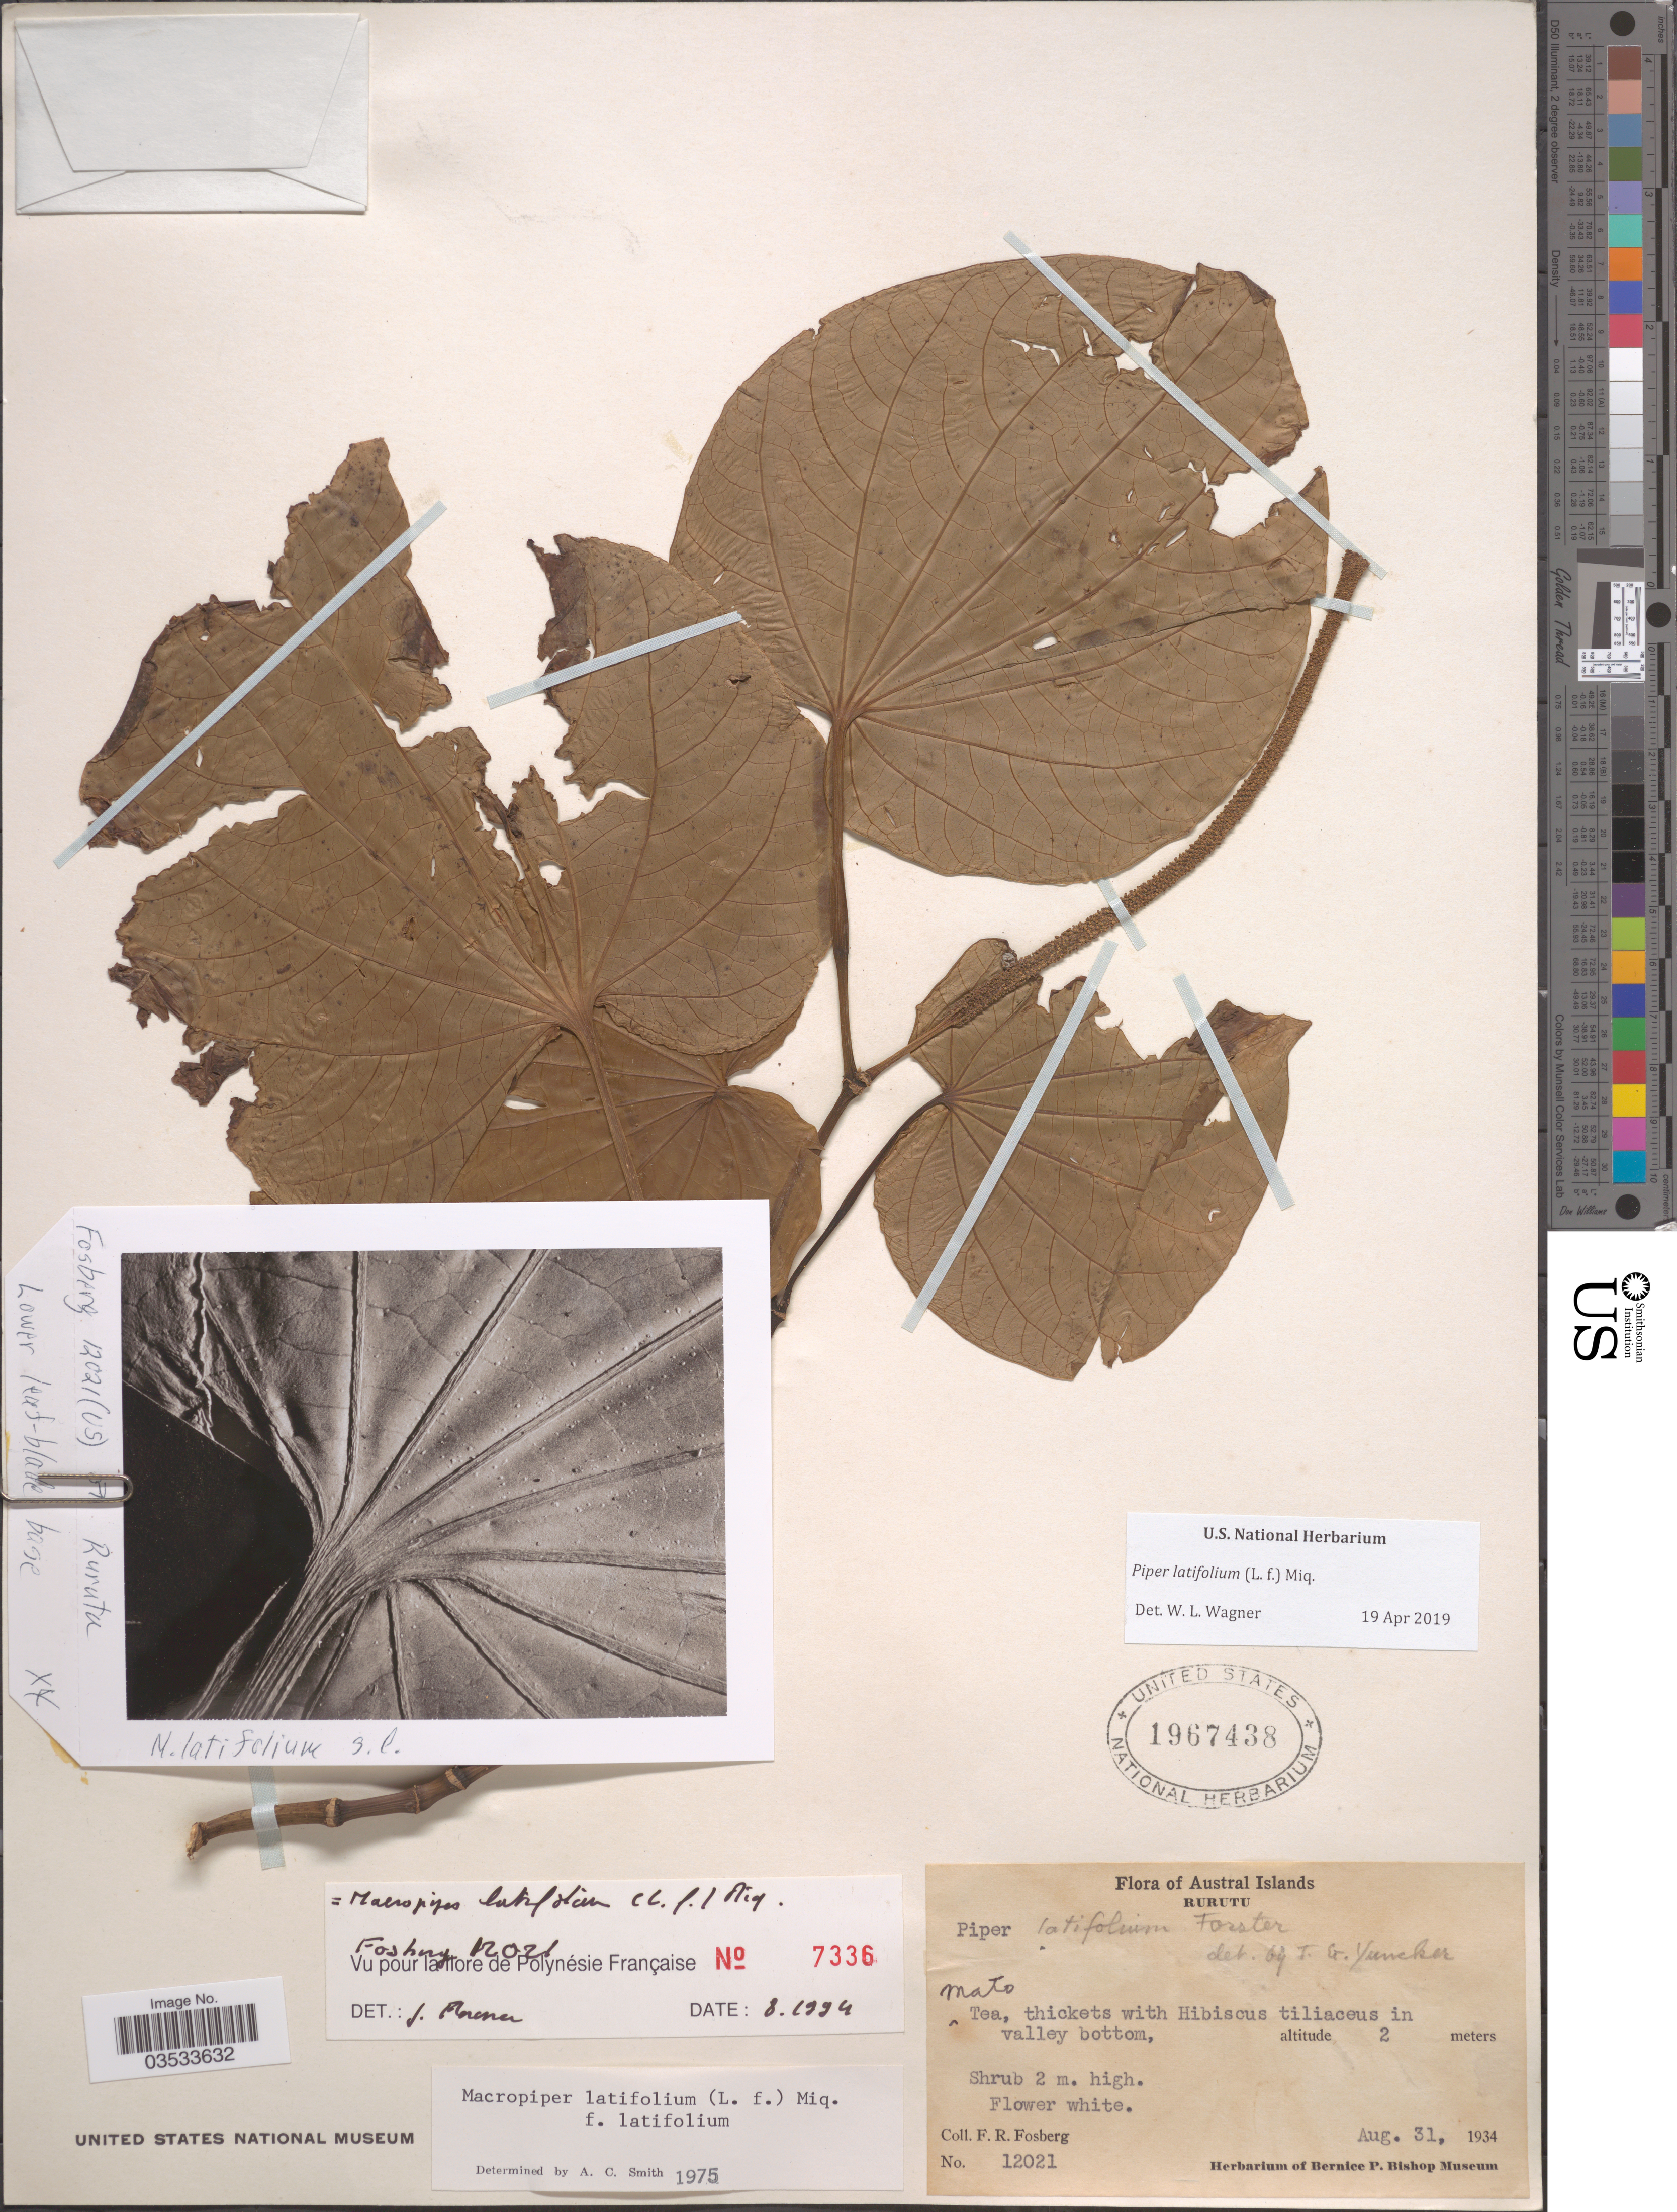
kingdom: Plantae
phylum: Tracheophyta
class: Magnoliopsida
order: Piperales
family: Piperaceae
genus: Piper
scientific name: Piper latifolium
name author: L. f.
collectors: F. R. Fosberg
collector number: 12021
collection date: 1934-08-31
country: French Polynesia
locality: Austral Islands. Rurutu. In valley bottom.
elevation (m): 2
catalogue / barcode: US 1967438